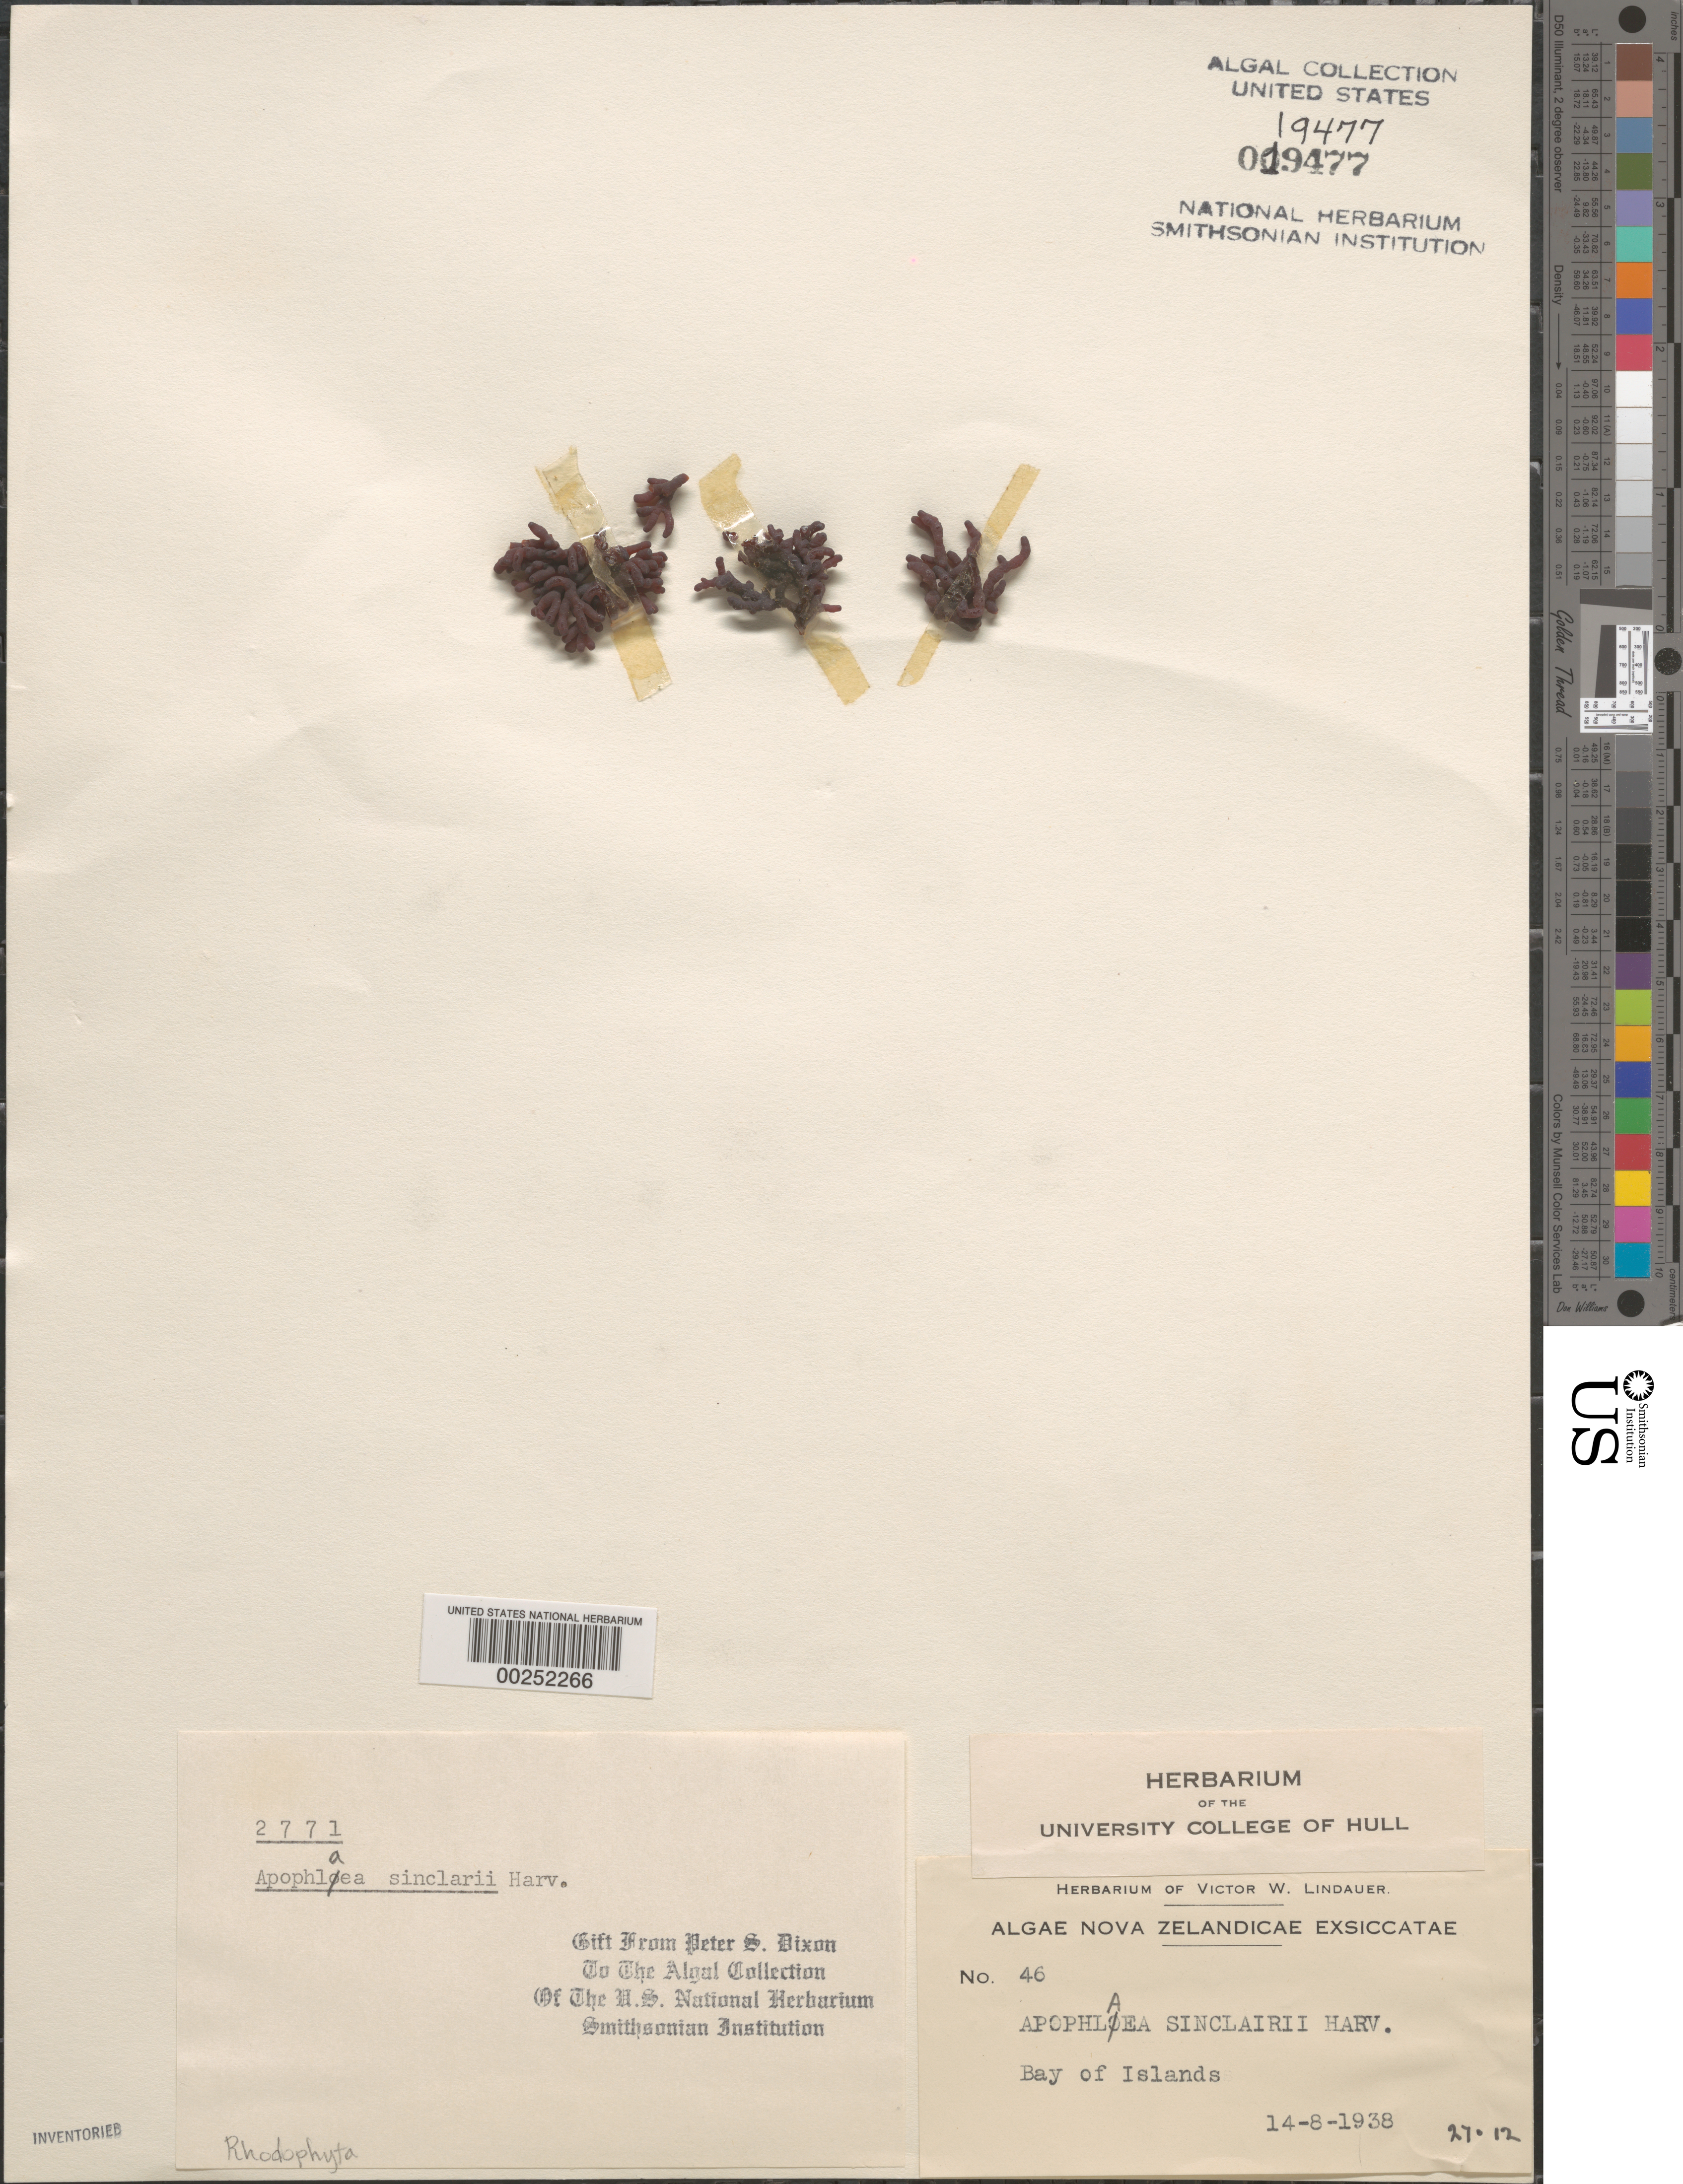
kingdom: Plantae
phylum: Rhodophyta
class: Florideophyceae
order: Hildenbrandiales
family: Hildenbrandiaceae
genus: Apophlaea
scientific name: Apophlaea sinclairii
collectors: V. Lindauer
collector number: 46 & PSD 2771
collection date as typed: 14 Aug 1938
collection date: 1938-08-14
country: New Zealand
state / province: Northland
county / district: Far North District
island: North Island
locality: Bay of Islands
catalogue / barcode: US 19477